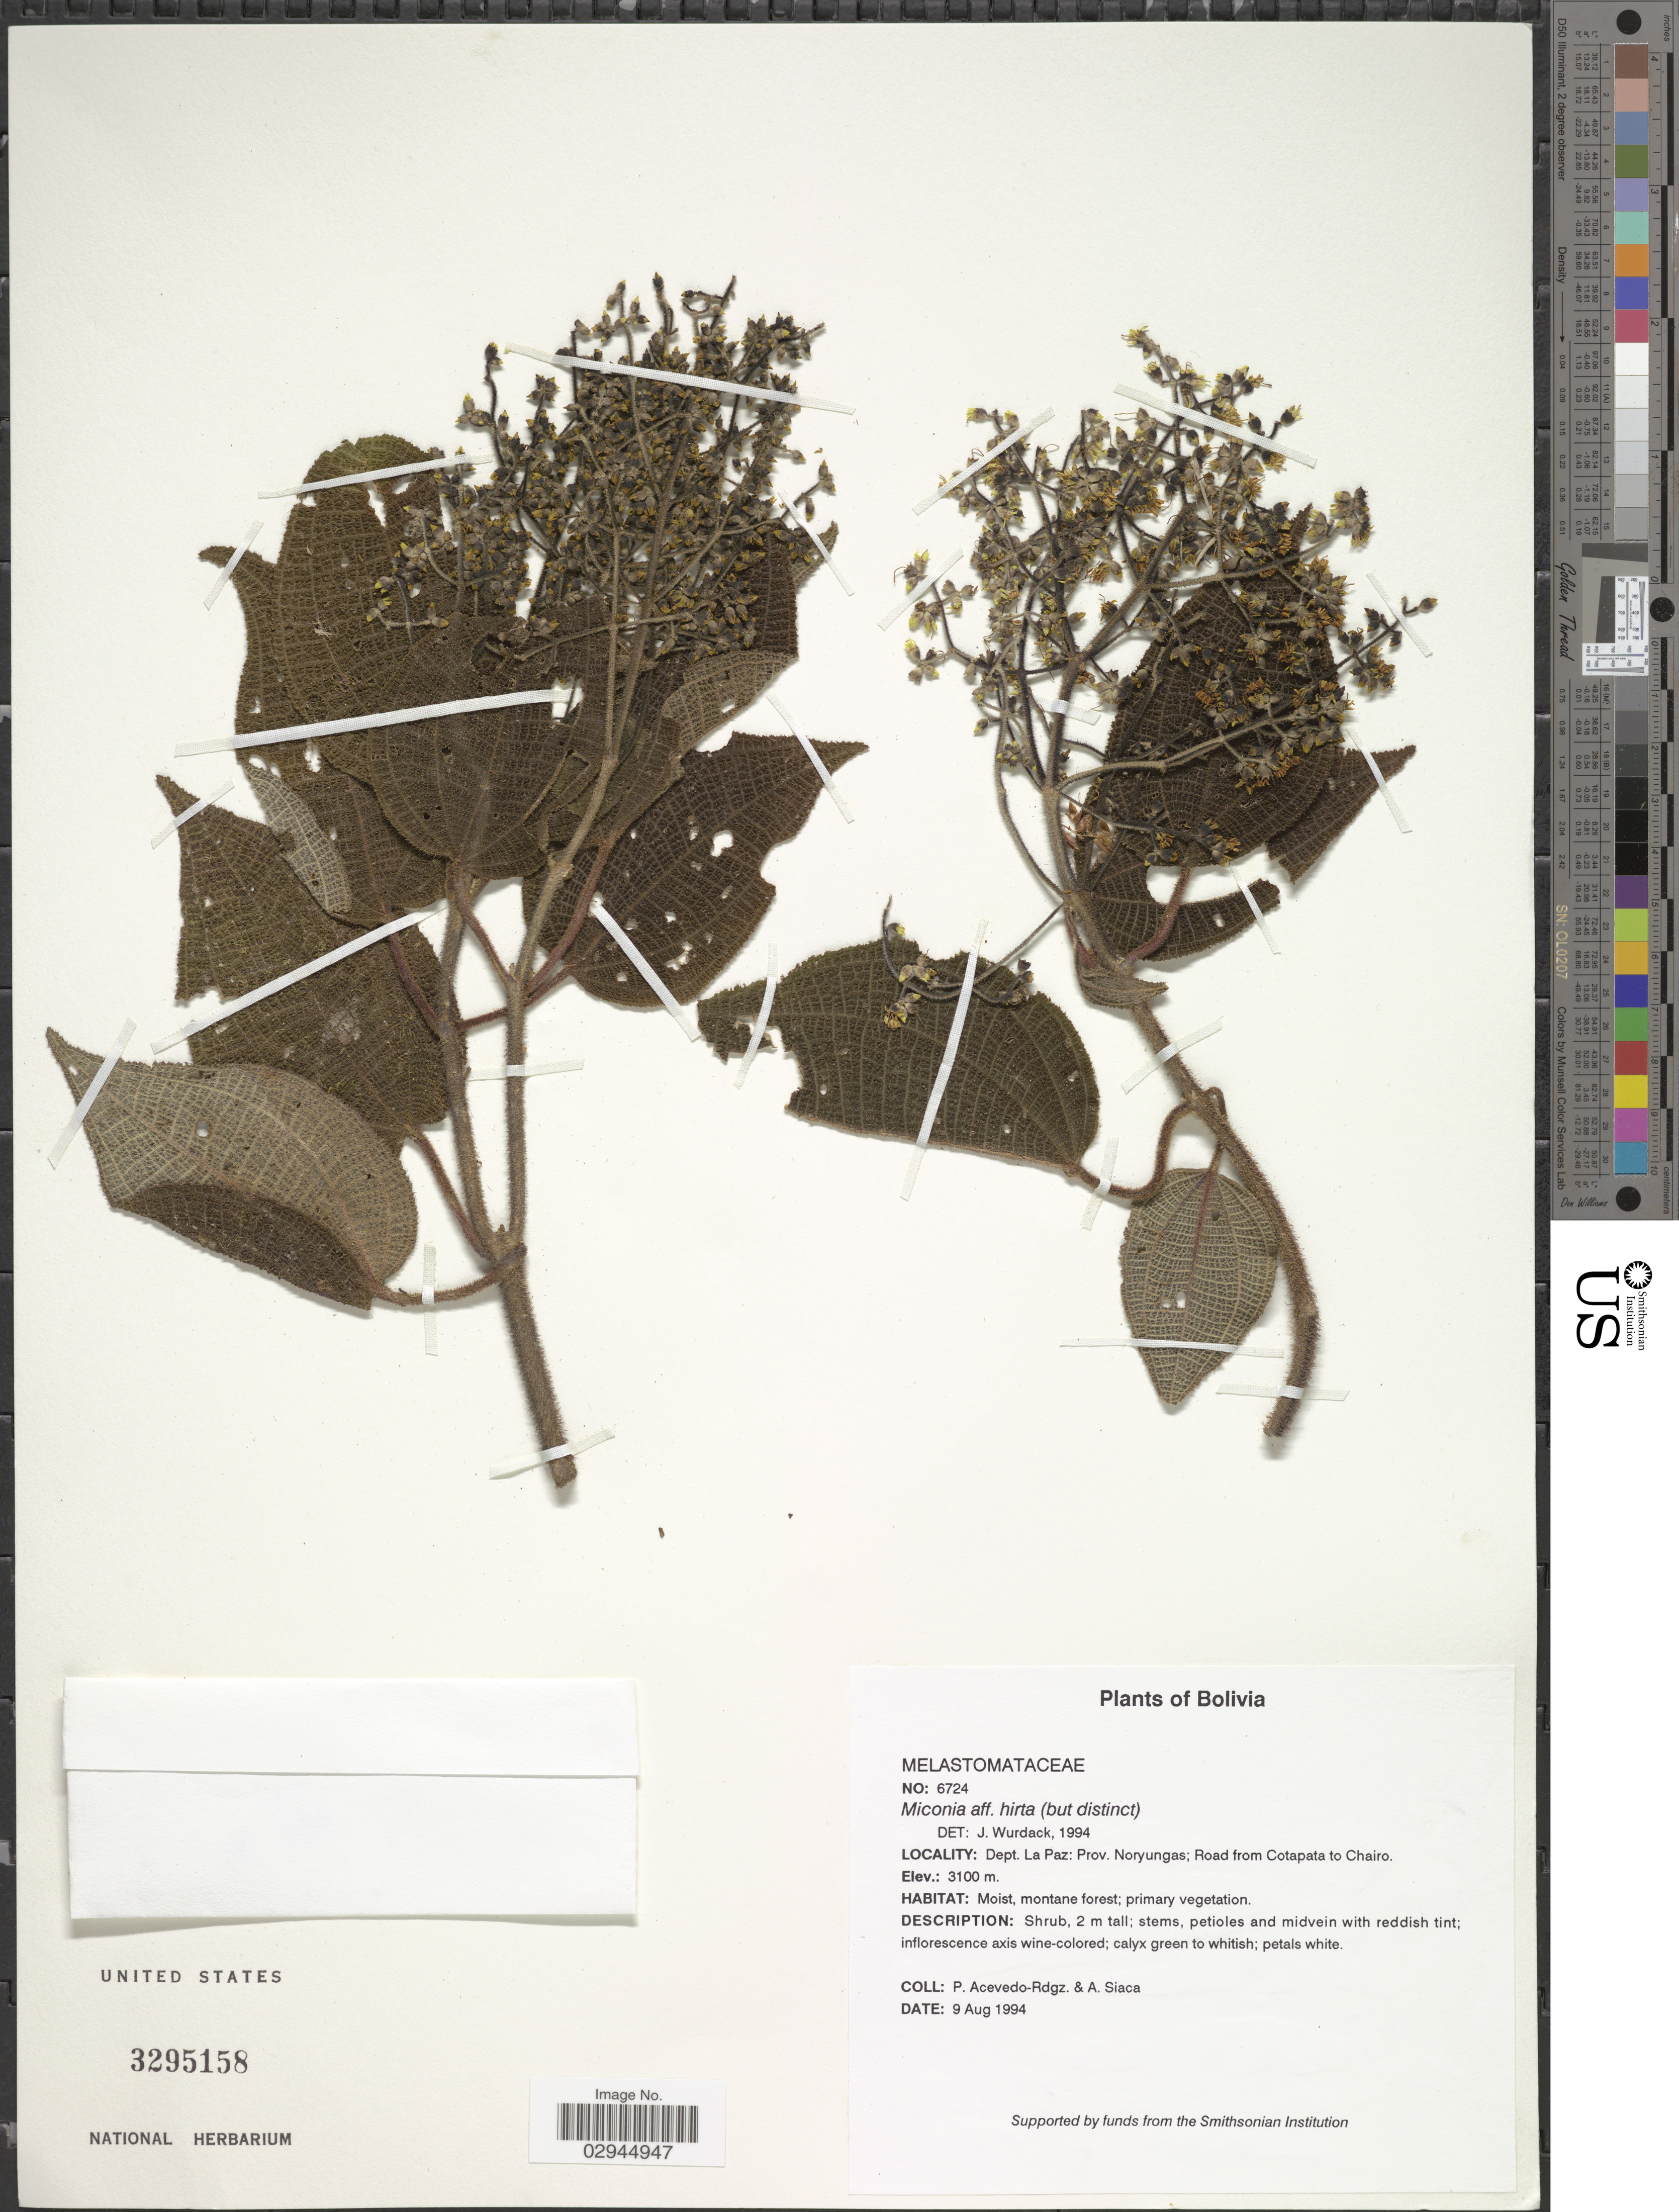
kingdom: Plantae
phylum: Tracheophyta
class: Magnoliopsida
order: Myrtales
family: Melastomataceae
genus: Miconia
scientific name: Miconia sp.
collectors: P. Acevedo-Rodr. & A. Siaca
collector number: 6724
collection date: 1994-08-09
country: Bolivia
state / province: La Paz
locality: Dept. La Paz: Prov. Noryungas; Road from Cotapata to Chairo.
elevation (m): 3100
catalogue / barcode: US 3295158